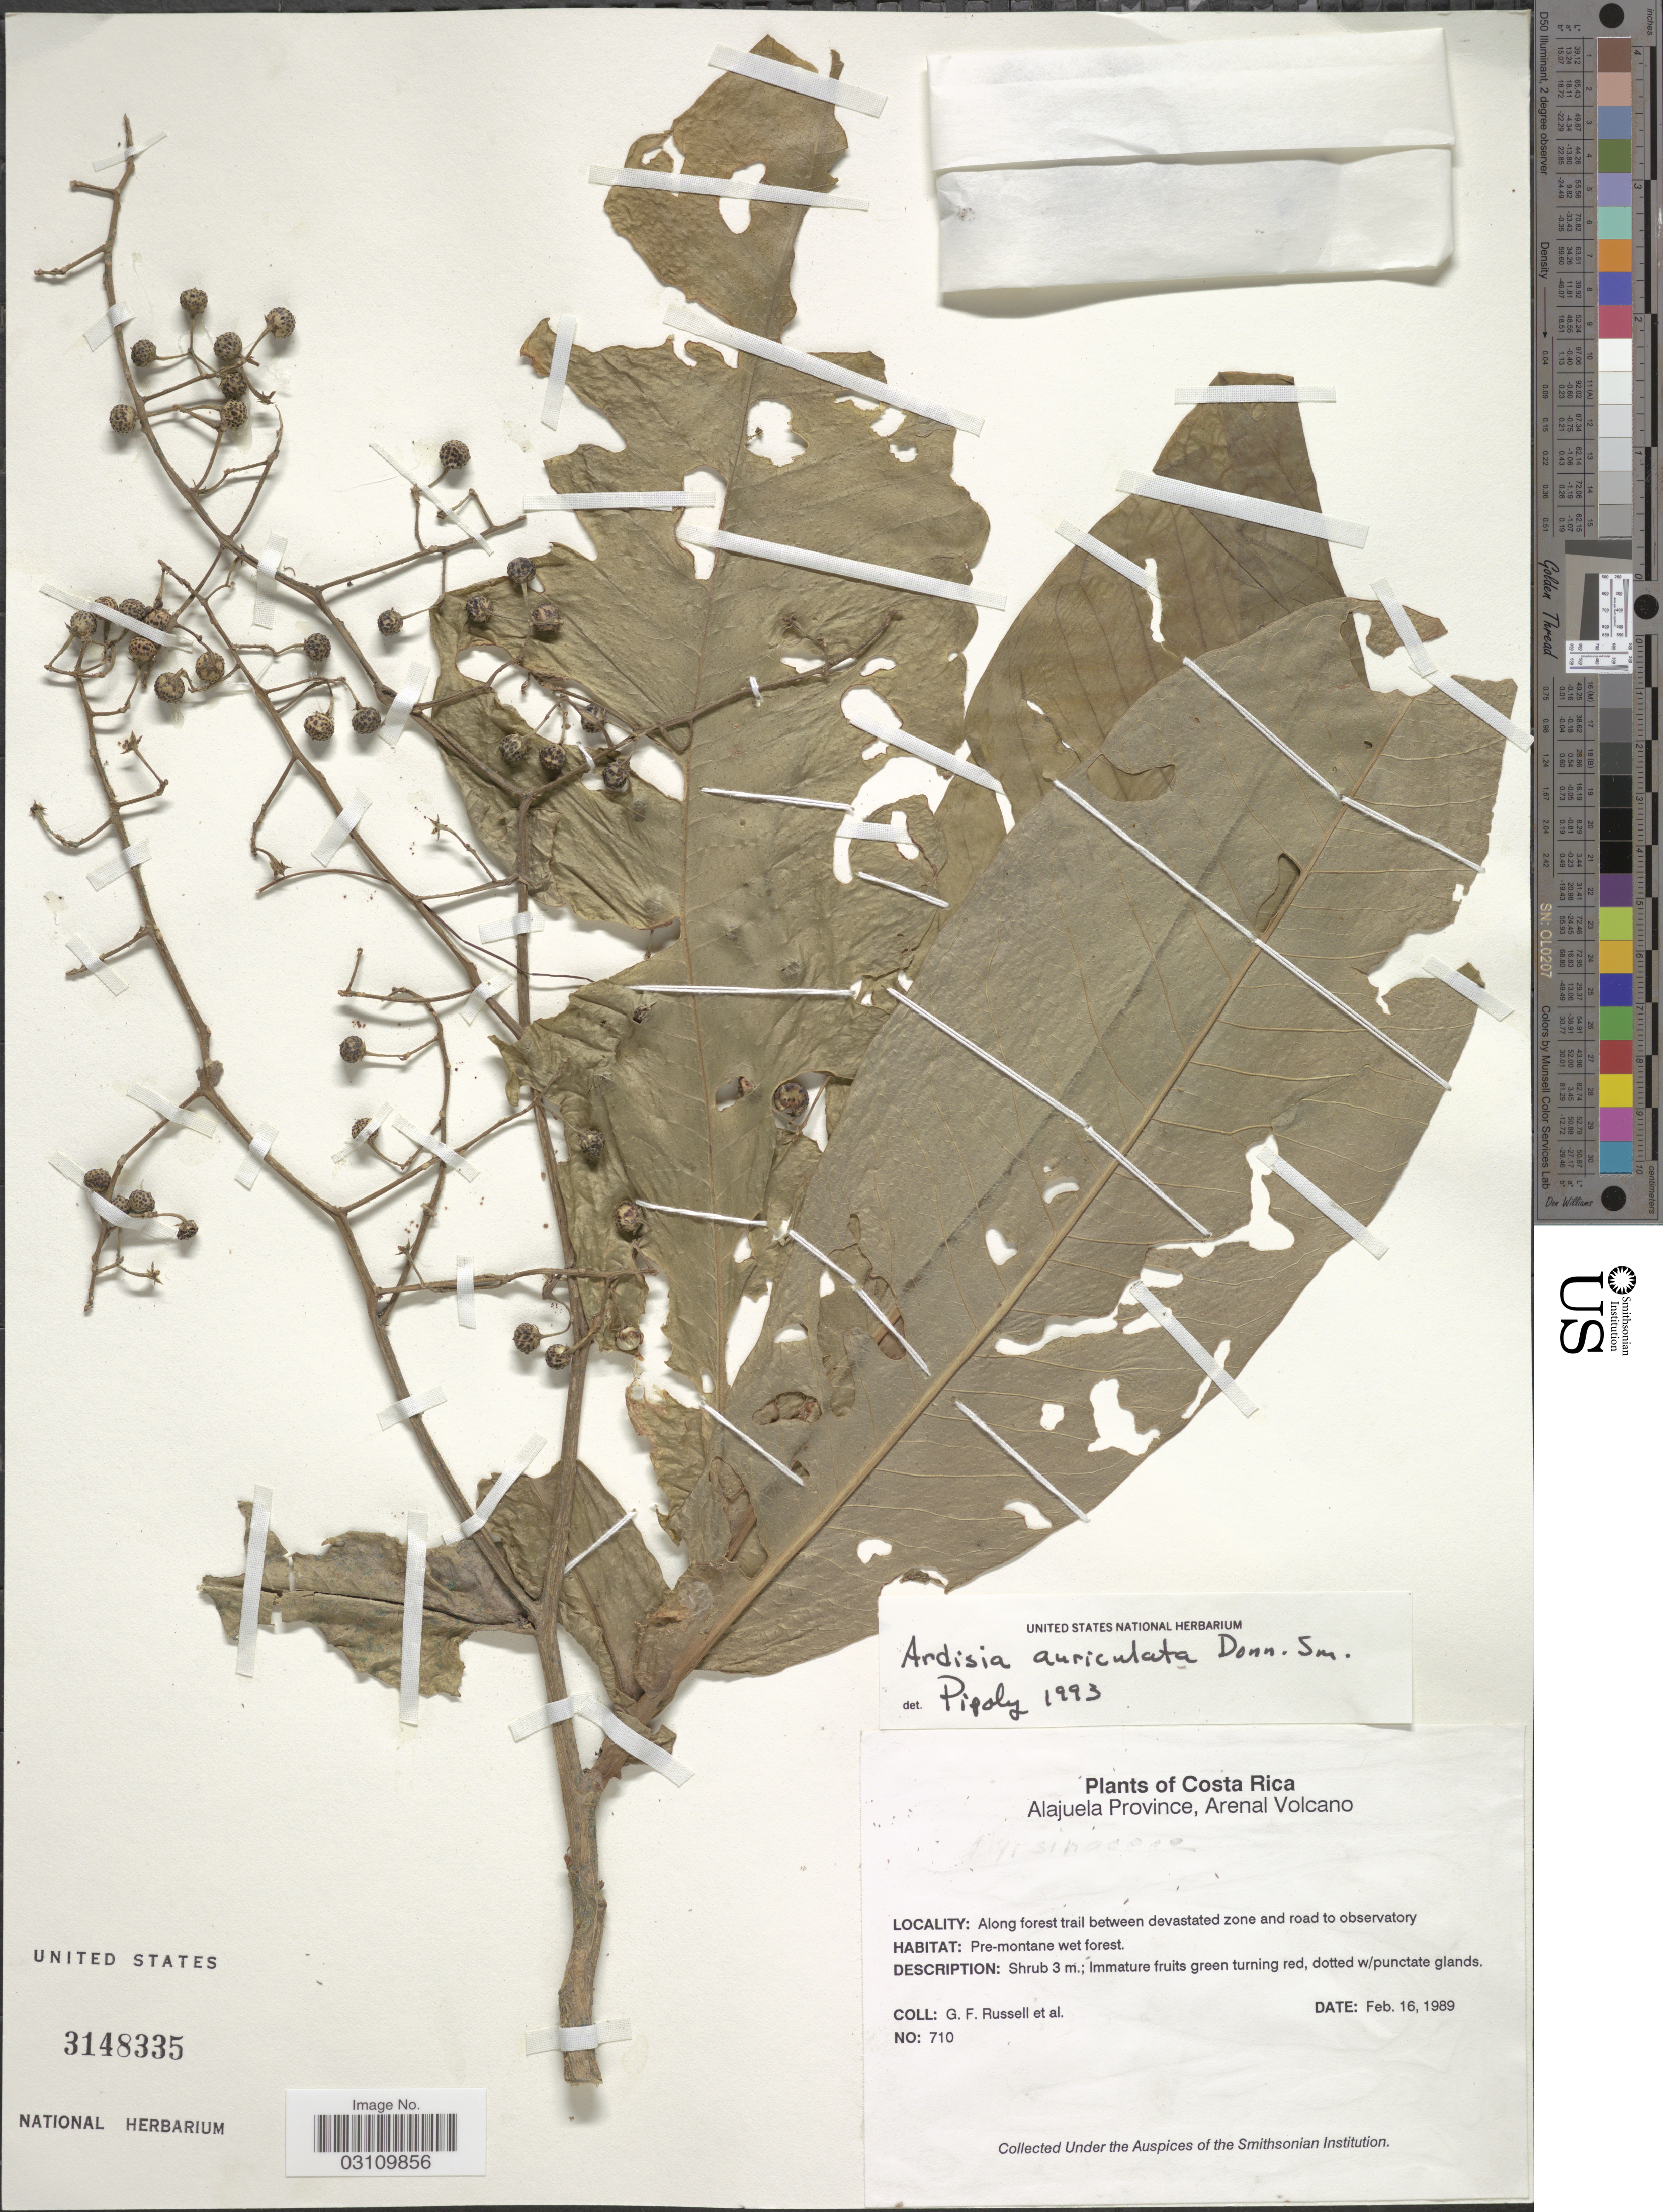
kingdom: Plantae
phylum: Tracheophyta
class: Magnoliopsida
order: Ericales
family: Primulaceae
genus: Ardisia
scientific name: Ardisia auriculata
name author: Donn. Sm.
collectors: G. Russell & et al.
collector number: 710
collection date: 1989-02-16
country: Costa Rica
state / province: Alajuela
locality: Arenal Volcano, Along forest trail between devastated zone and road to observatory.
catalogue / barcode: US 3148335